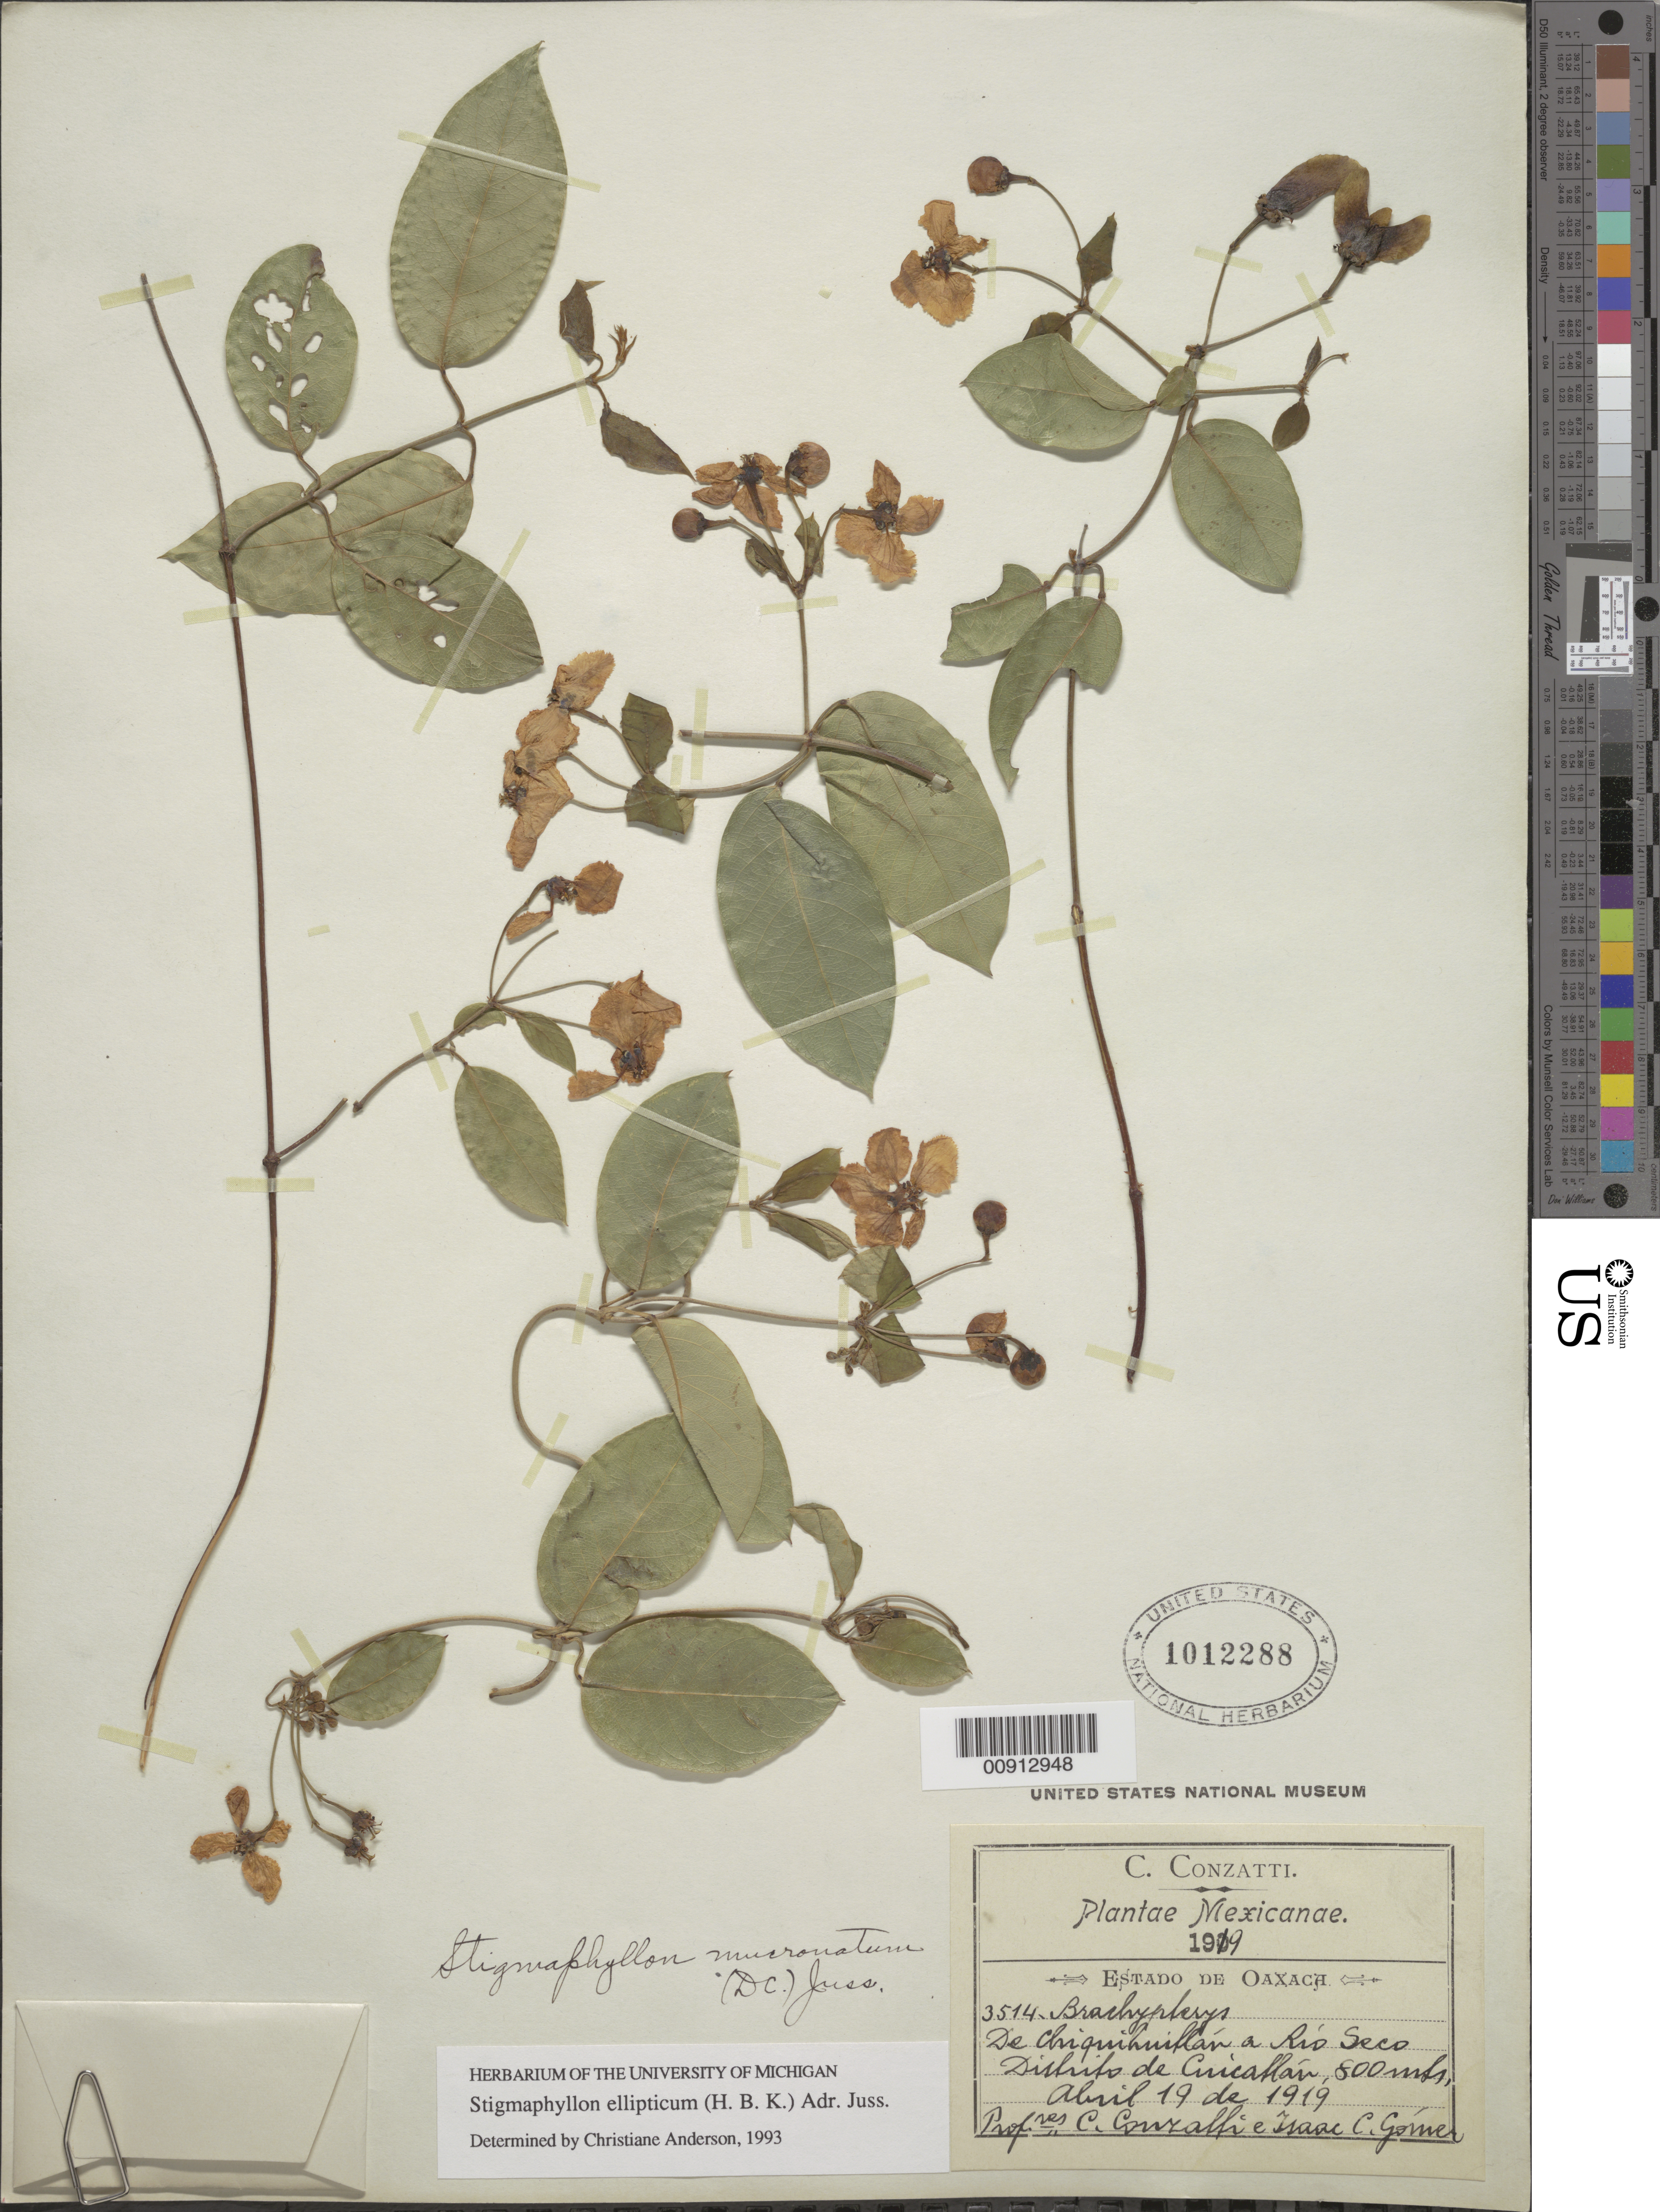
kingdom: Plantae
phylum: Tracheophyta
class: Magnoliopsida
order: Malpighiales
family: Malpighiaceae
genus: Stigmaphyllon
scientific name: Stigmaphyllon ellipticum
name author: (Kunth) A. Juss.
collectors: C. Conzatti & I. Gomez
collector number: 3514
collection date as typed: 19 Apr 1919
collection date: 1919-04-19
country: Mexico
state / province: Oaxaca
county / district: Cuicatlán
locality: De Chiquihuitlán a Río Seco, Distrito de Cuicatlán, Oaxaca.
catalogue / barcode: US 1012288